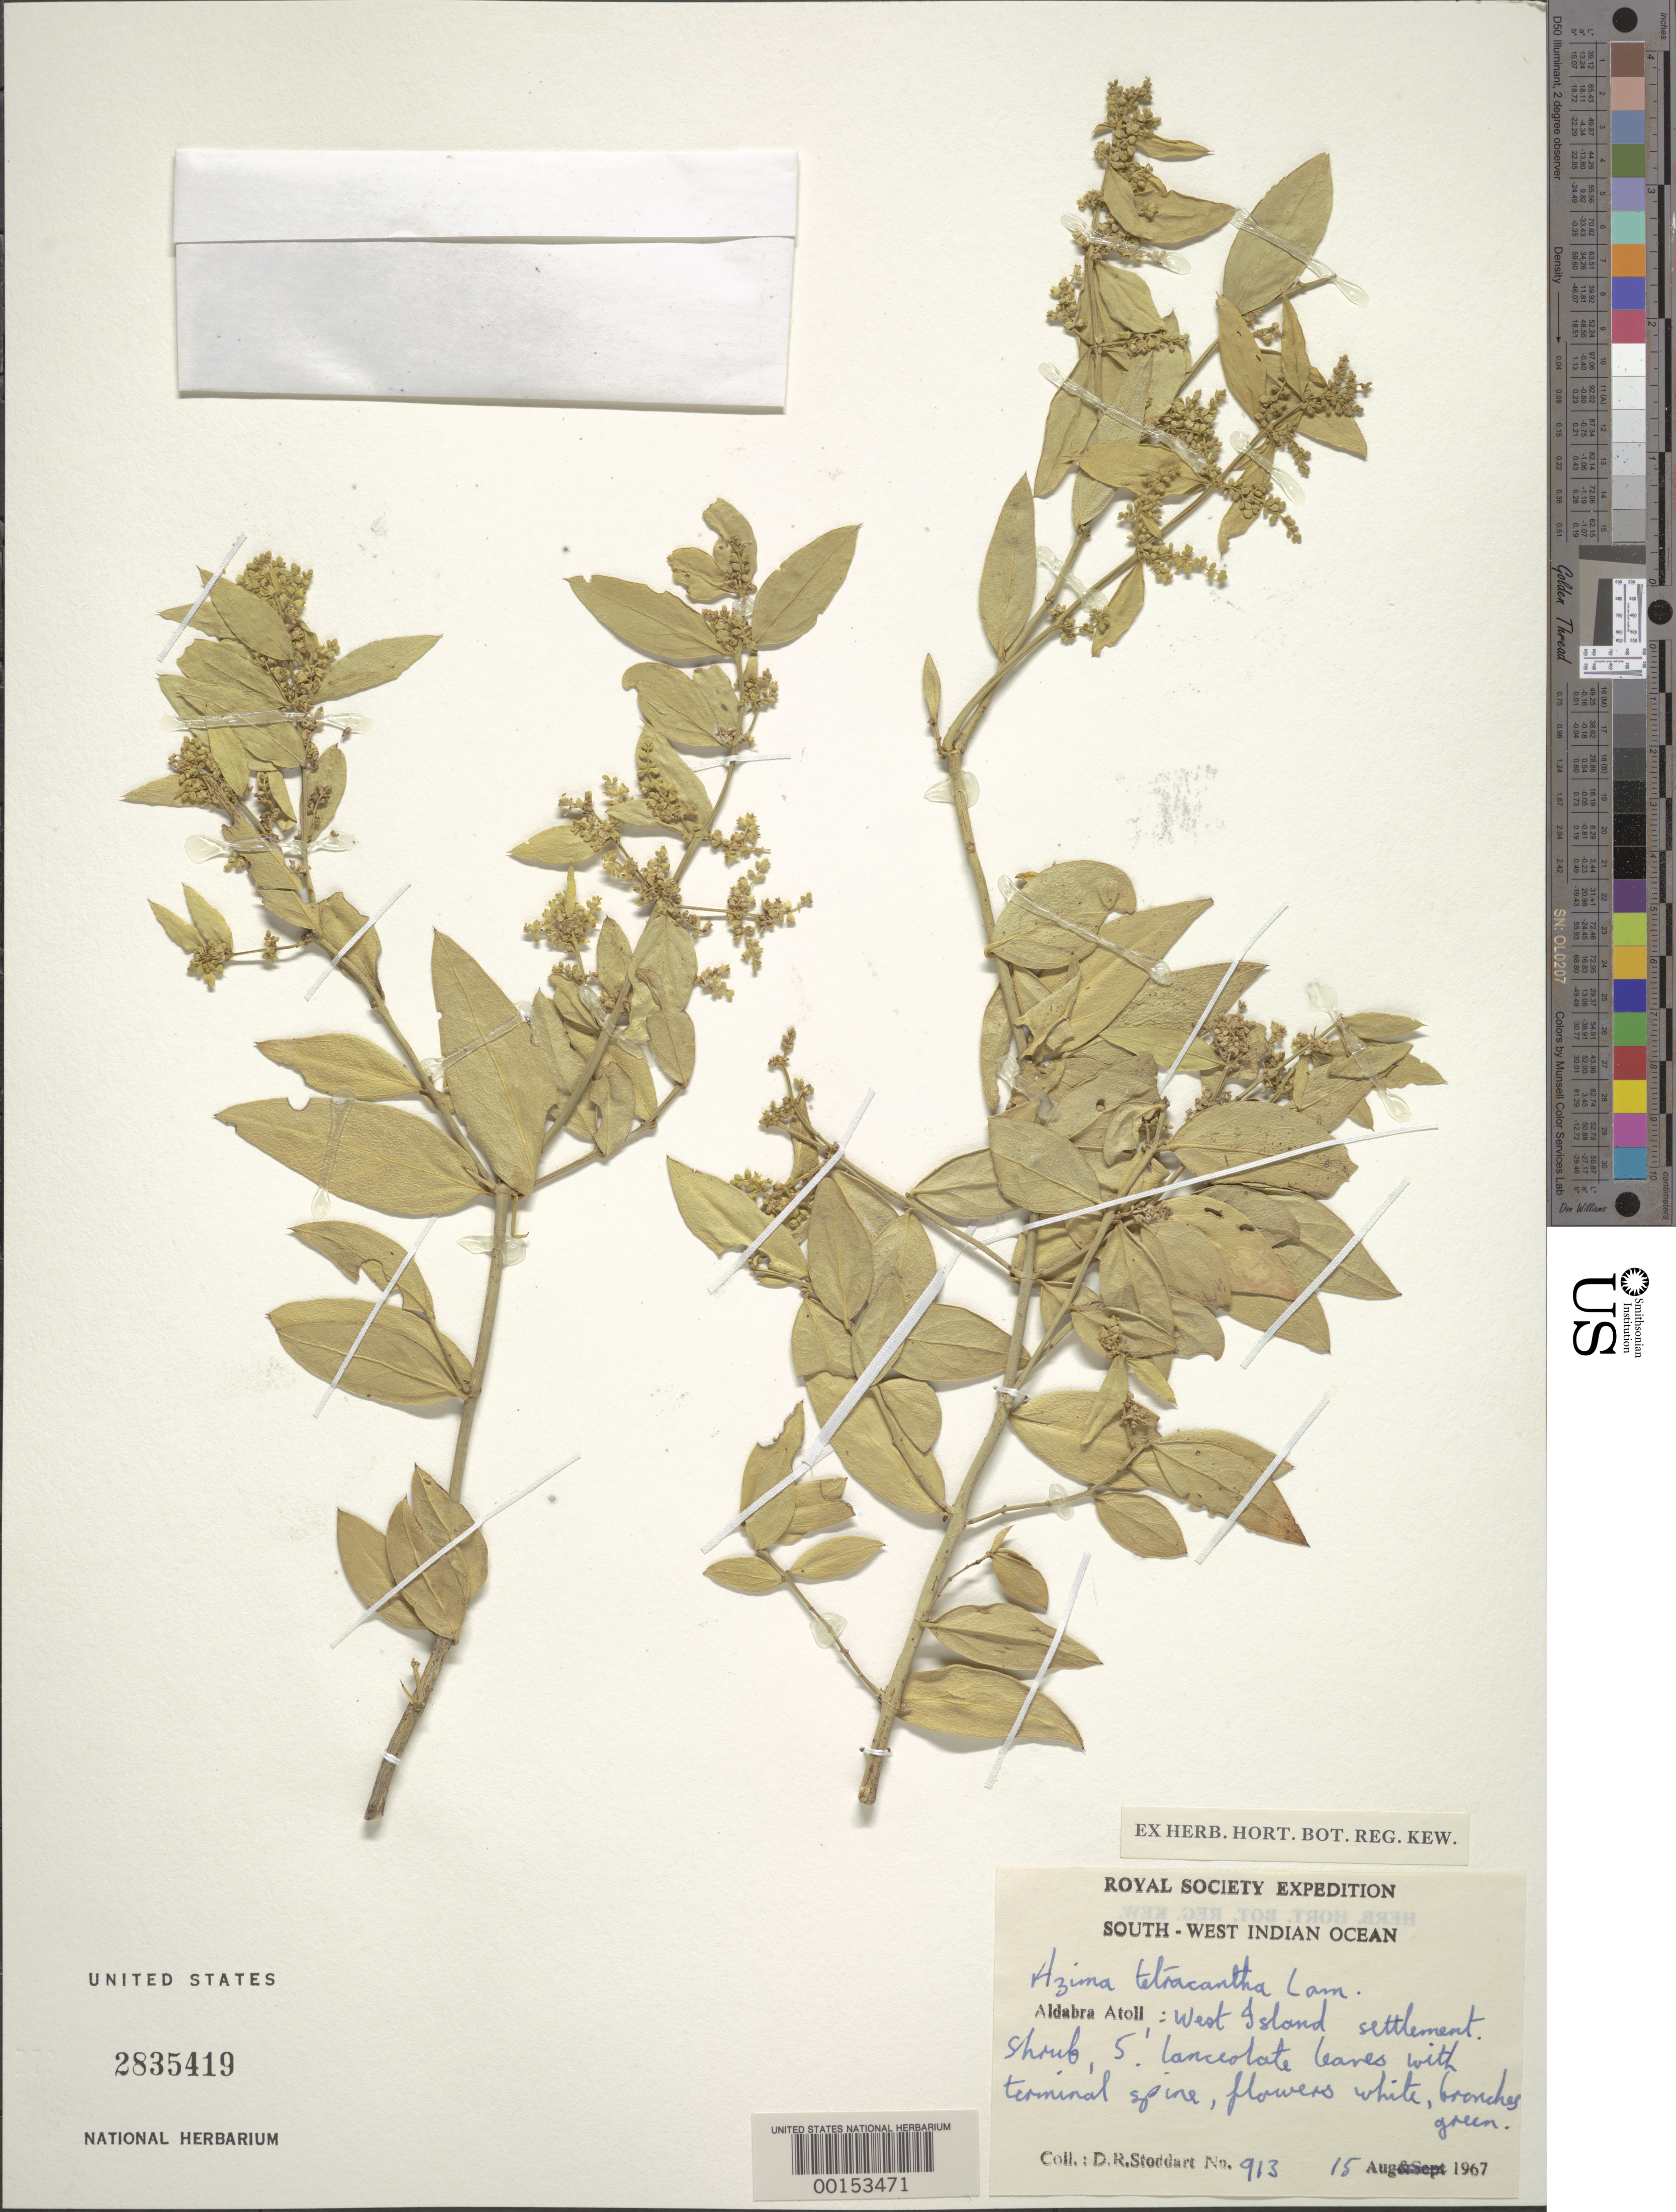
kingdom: Plantae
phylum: Tracheophyta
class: Magnoliopsida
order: Brassicales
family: Salvadoraceae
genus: Azima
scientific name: Azima tetracantha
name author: Lam.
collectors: D. R. Stoddart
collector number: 913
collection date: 1967-08-15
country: Seychelles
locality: South-West Indian Ocean. Aldabra Atoll: West Island settlement.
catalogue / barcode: US 2835419